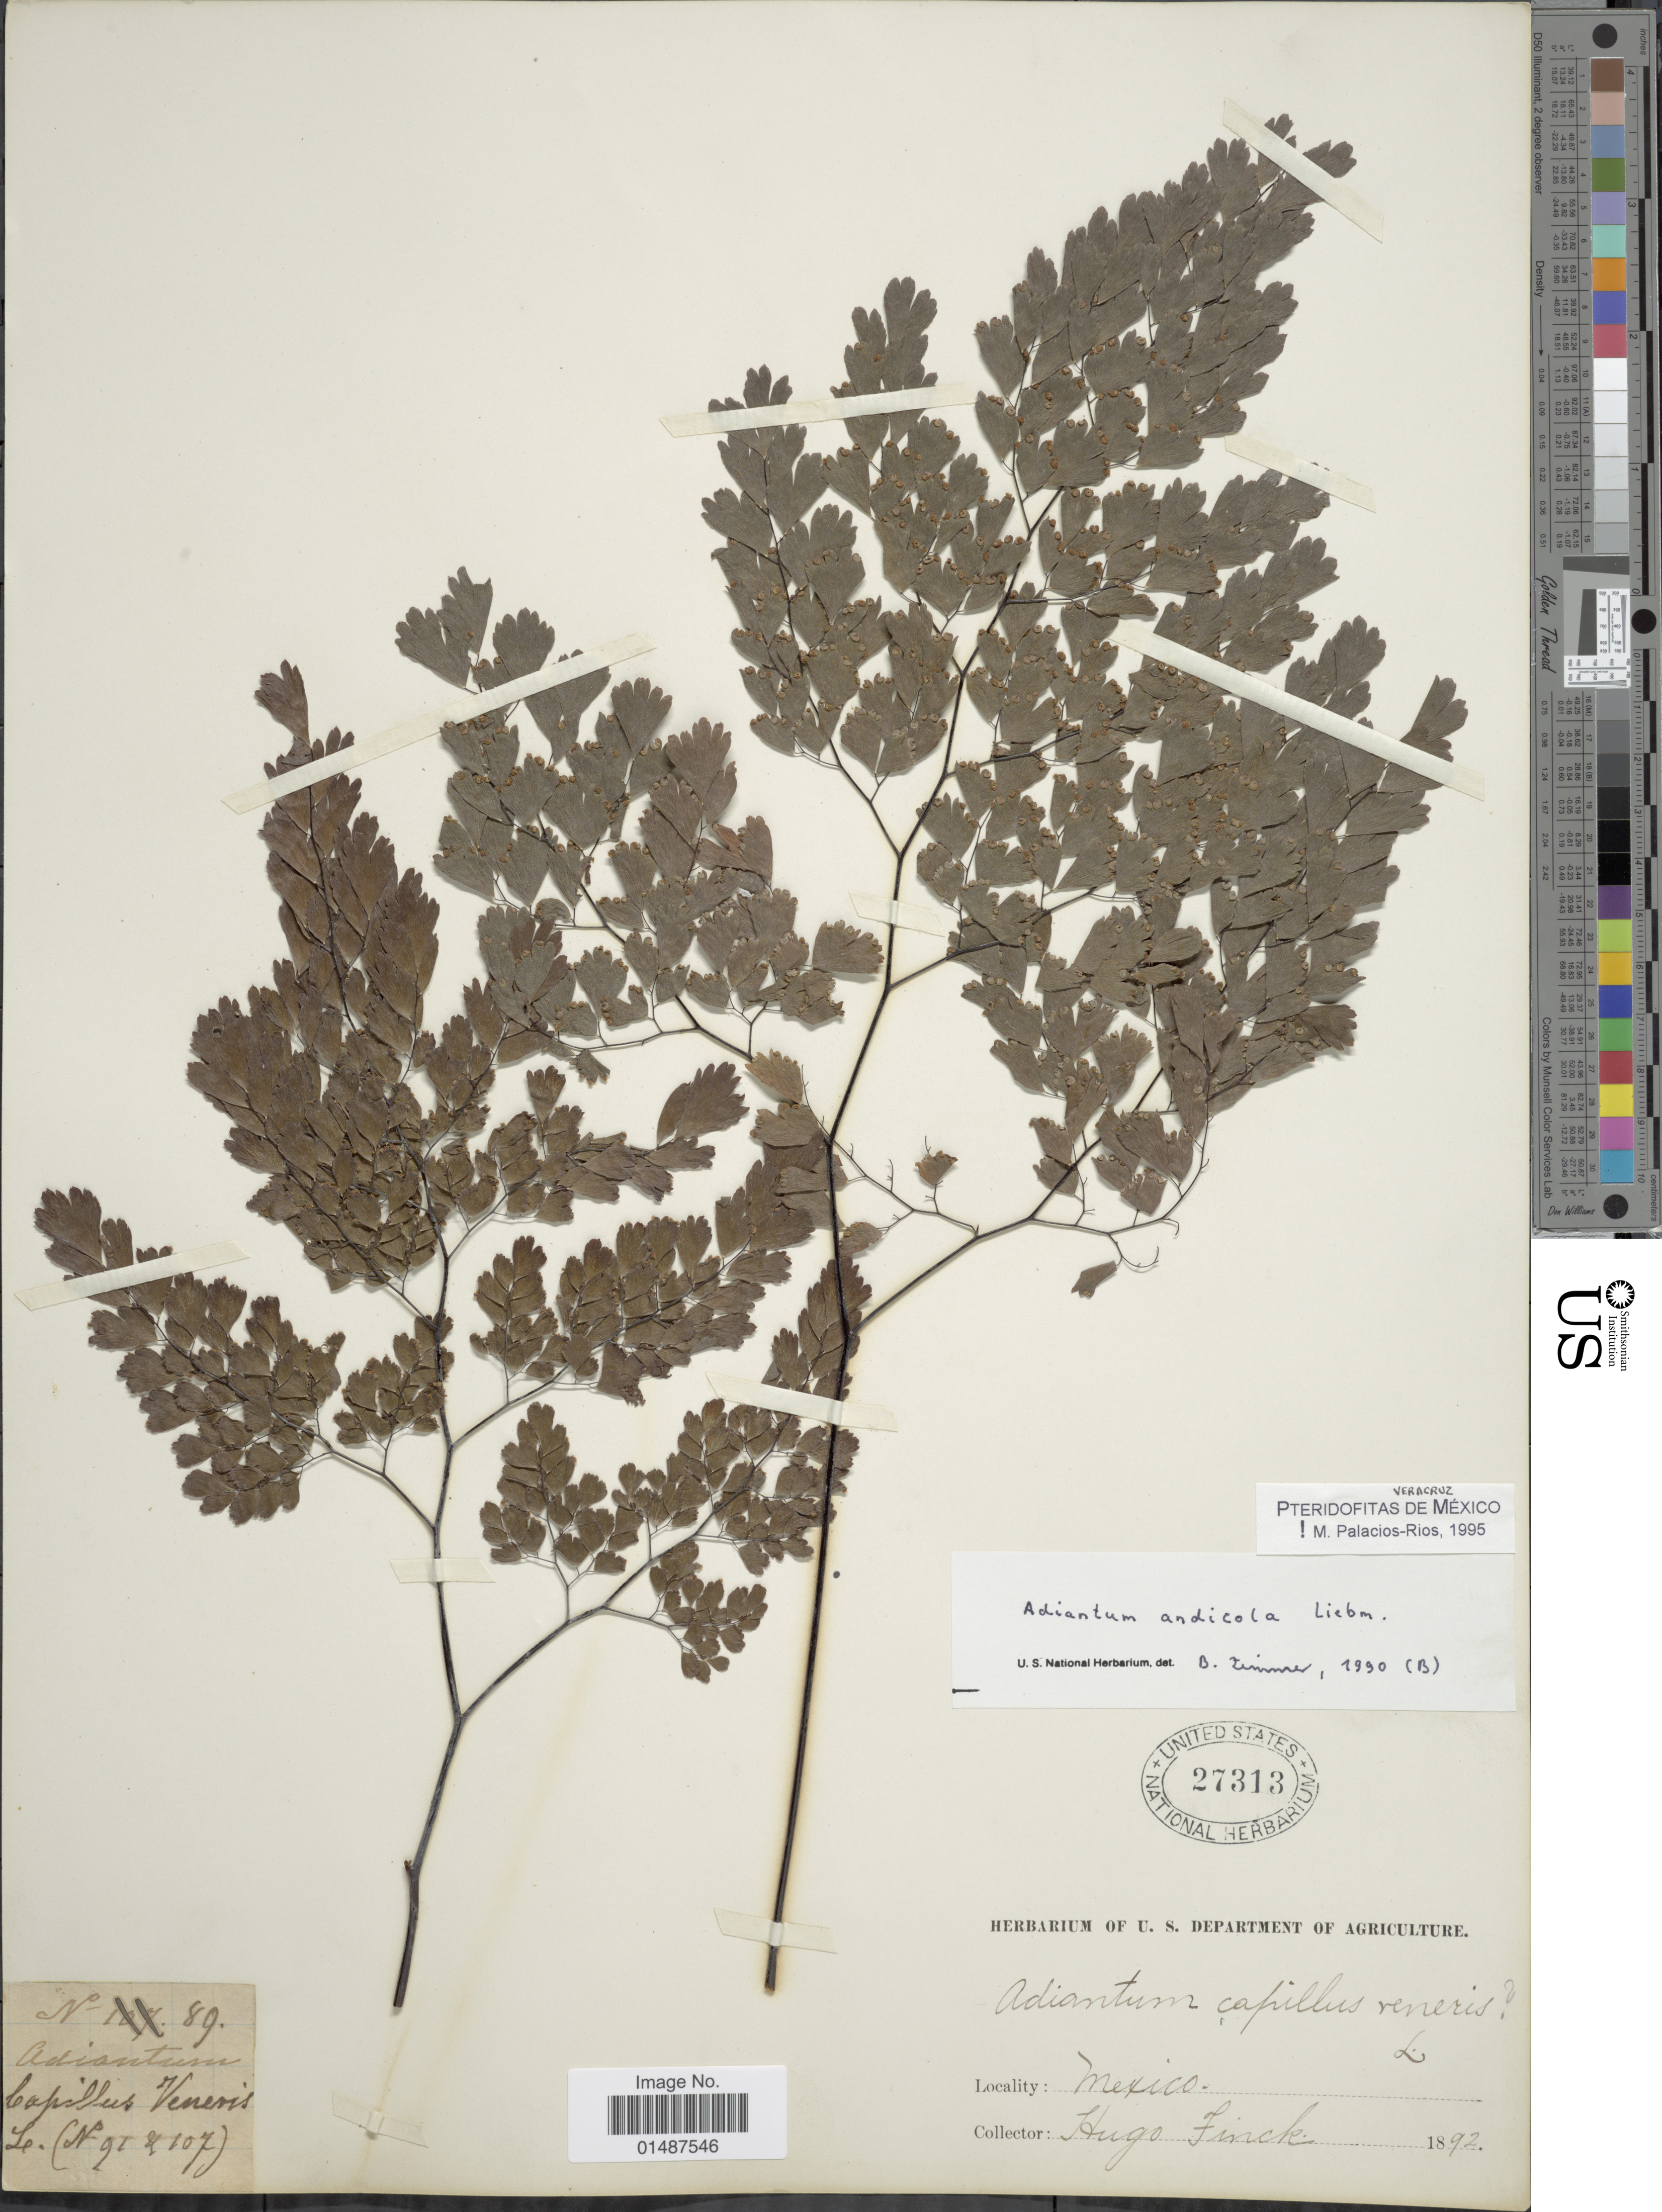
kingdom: Plantae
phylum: Tracheophyta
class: Polypodiopsida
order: Polypodiales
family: Pteridaceae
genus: Adiantum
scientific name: Adiantum andicola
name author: Liebm.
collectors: H. Finck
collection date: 1892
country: Mexico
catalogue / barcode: US 27313